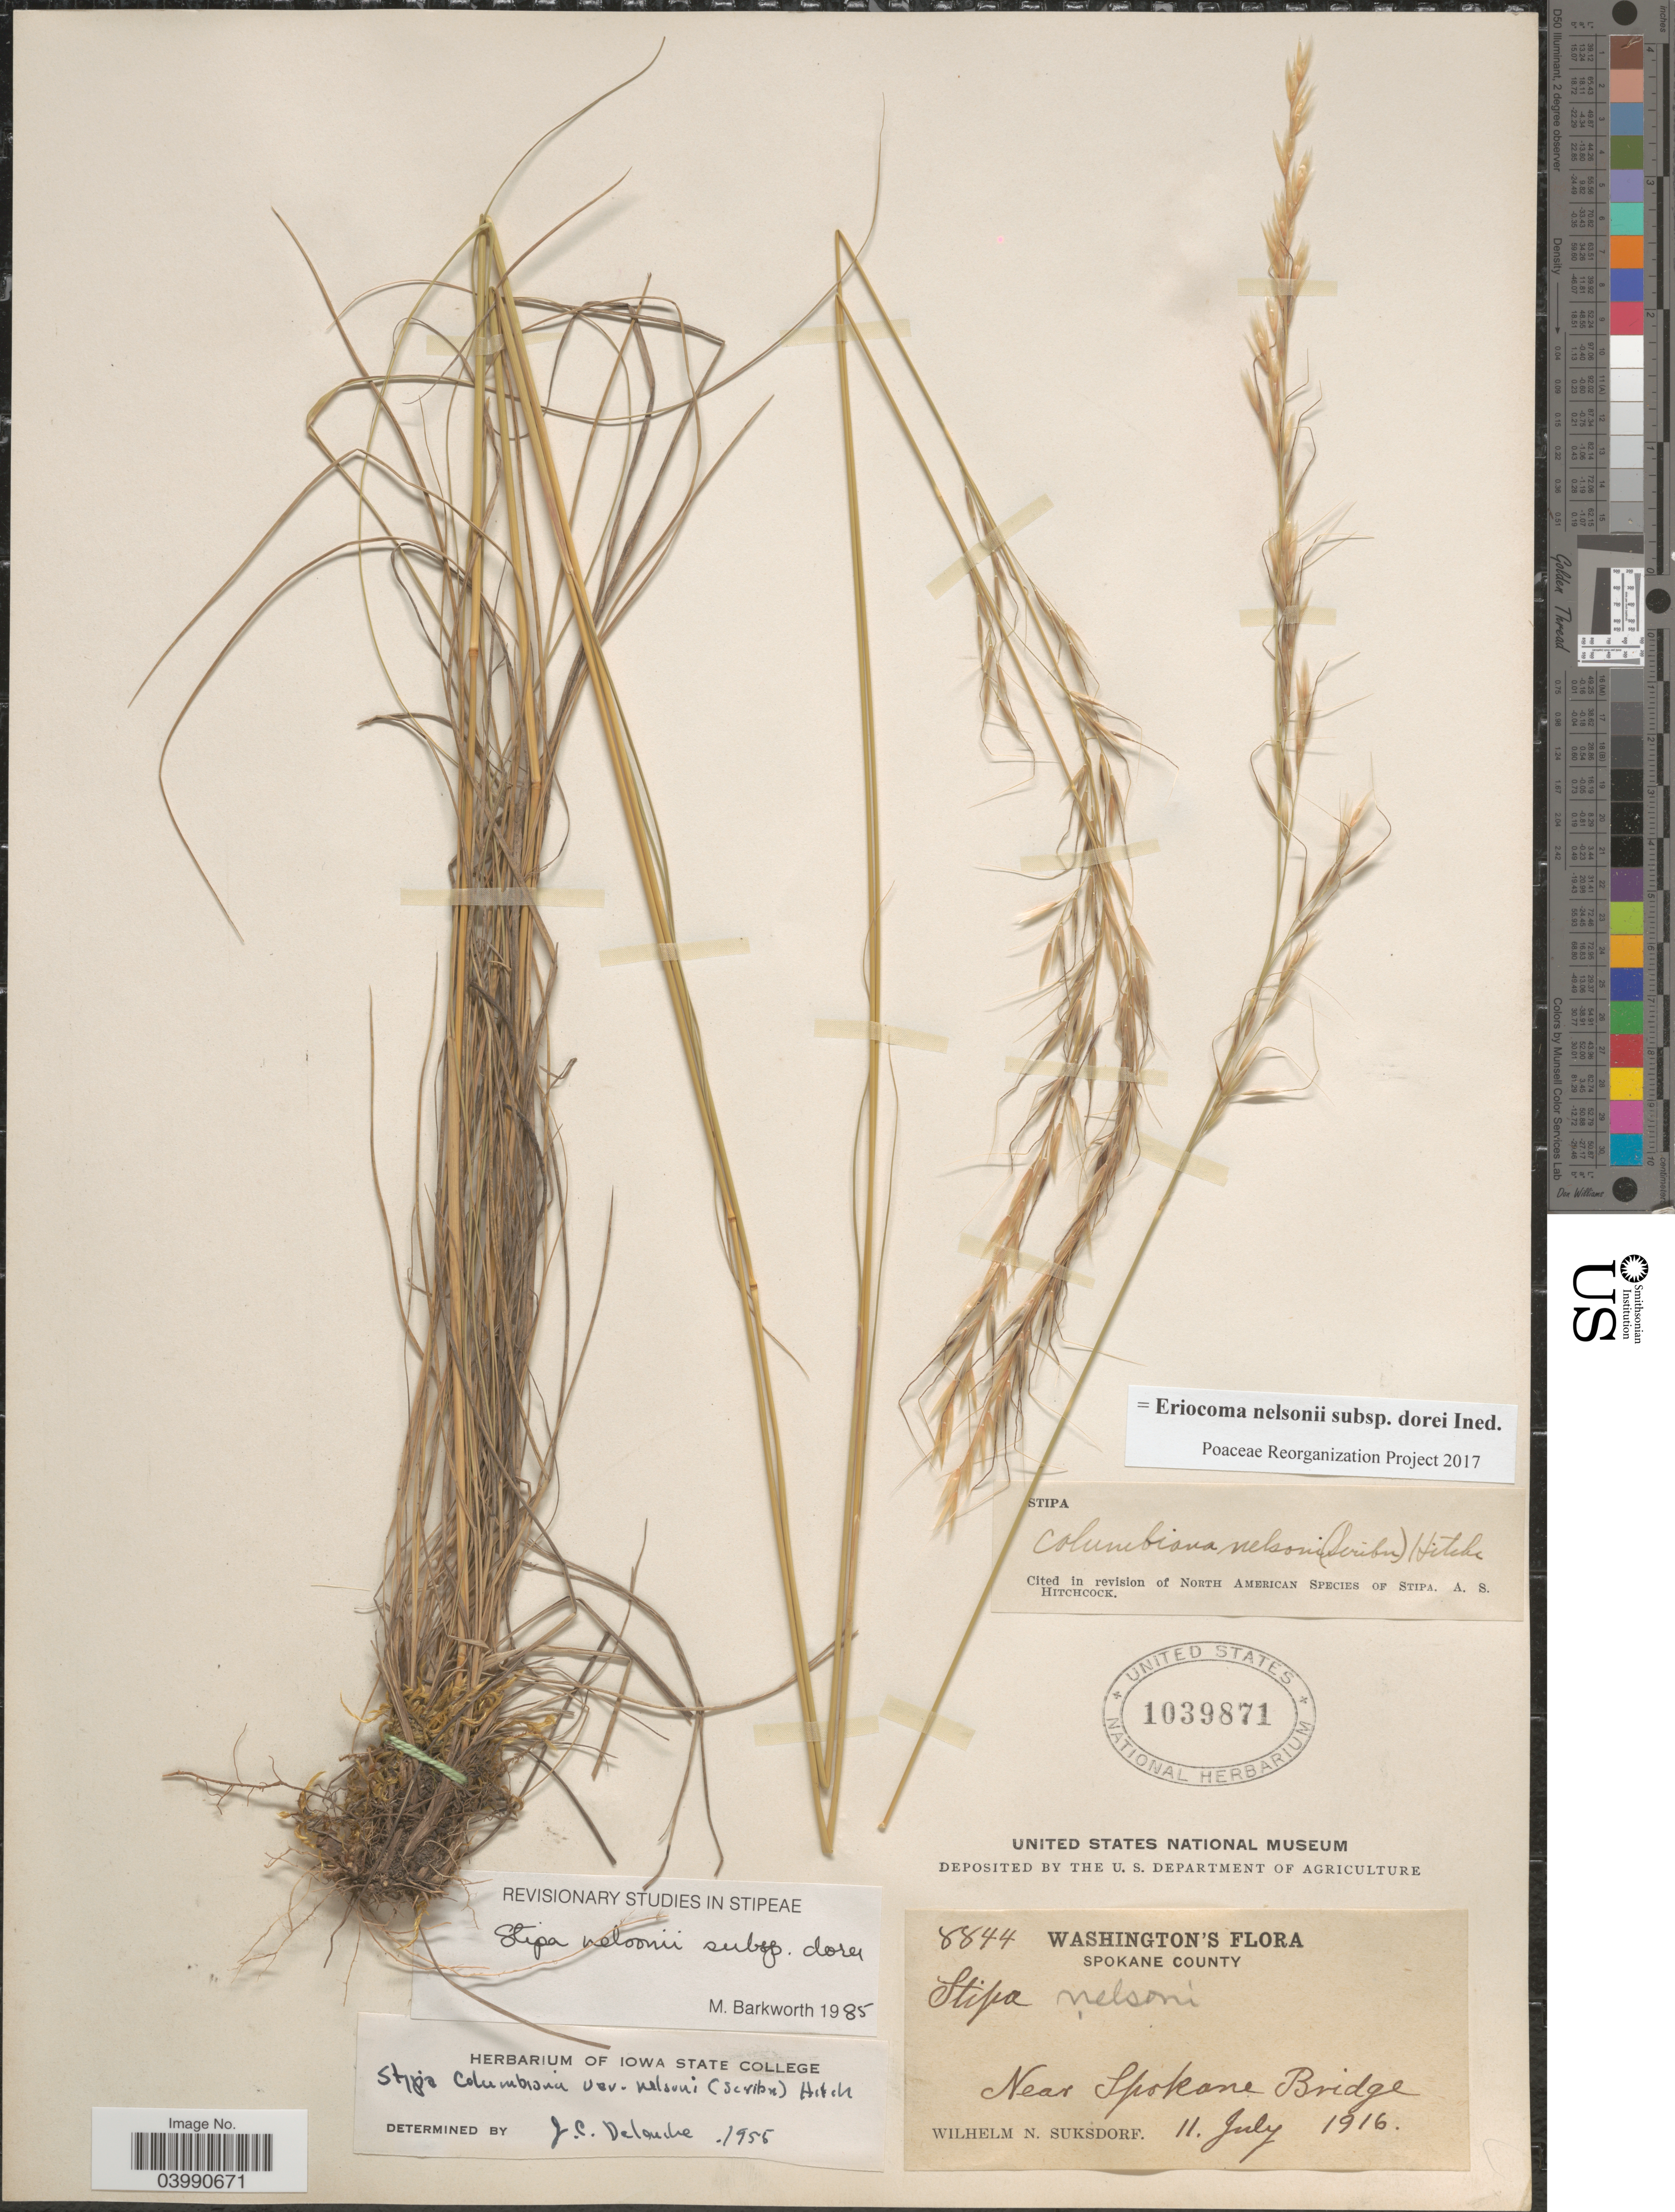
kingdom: Plantae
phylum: Tracheophyta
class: Liliopsida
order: Poales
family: Poaceae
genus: Eriocoma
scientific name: Eriocoma nelsonii subsp. dorei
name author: (Barkworth & J. Maze) Romasch.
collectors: W. N. Suksdorf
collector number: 8844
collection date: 1916-07-11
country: United States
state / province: Washington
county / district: Spokane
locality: Spokane County. Near Spokane Bridge.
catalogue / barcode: US 1039871